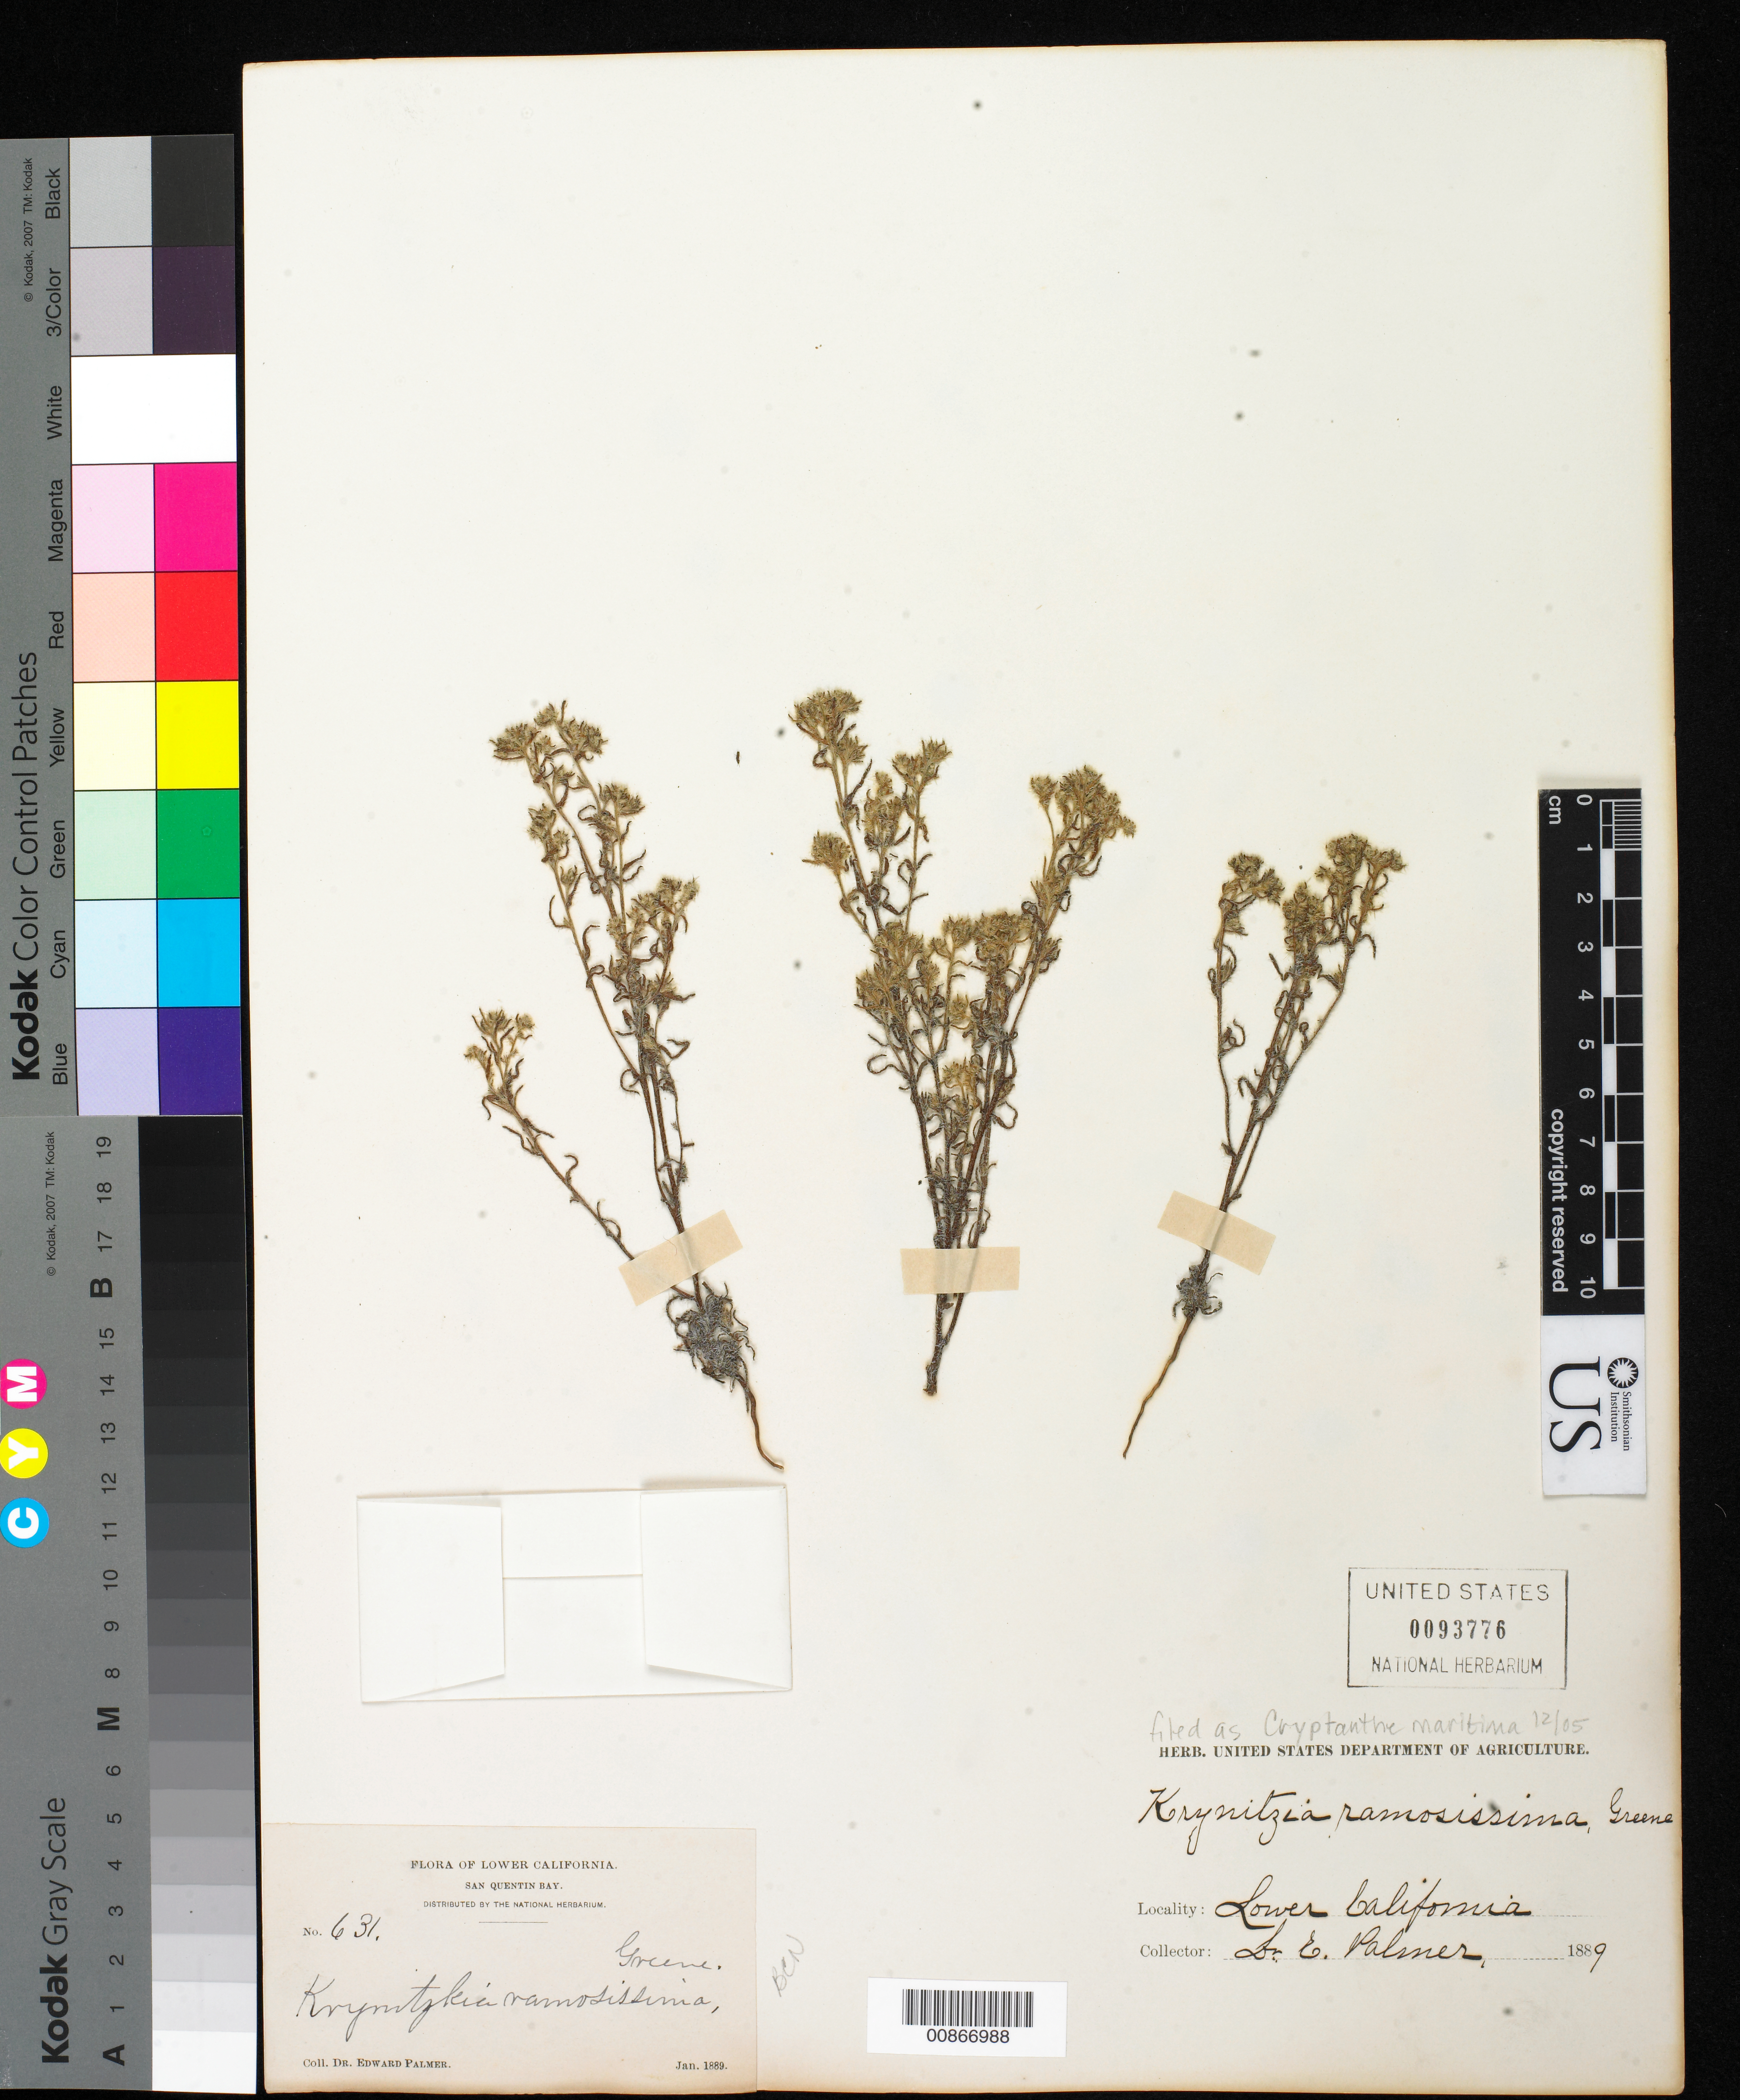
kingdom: Plantae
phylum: Tracheophyta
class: Magnoliopsida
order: Boraginales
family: Boraginaceae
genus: Cryptantha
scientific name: Cryptantha maritima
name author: (Greene) Greene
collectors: E. Palmer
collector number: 631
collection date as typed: Jan 1889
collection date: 1889-01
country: Mexico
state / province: Baja California Norte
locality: San Quentin Bay, Baja California.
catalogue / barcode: US 93776